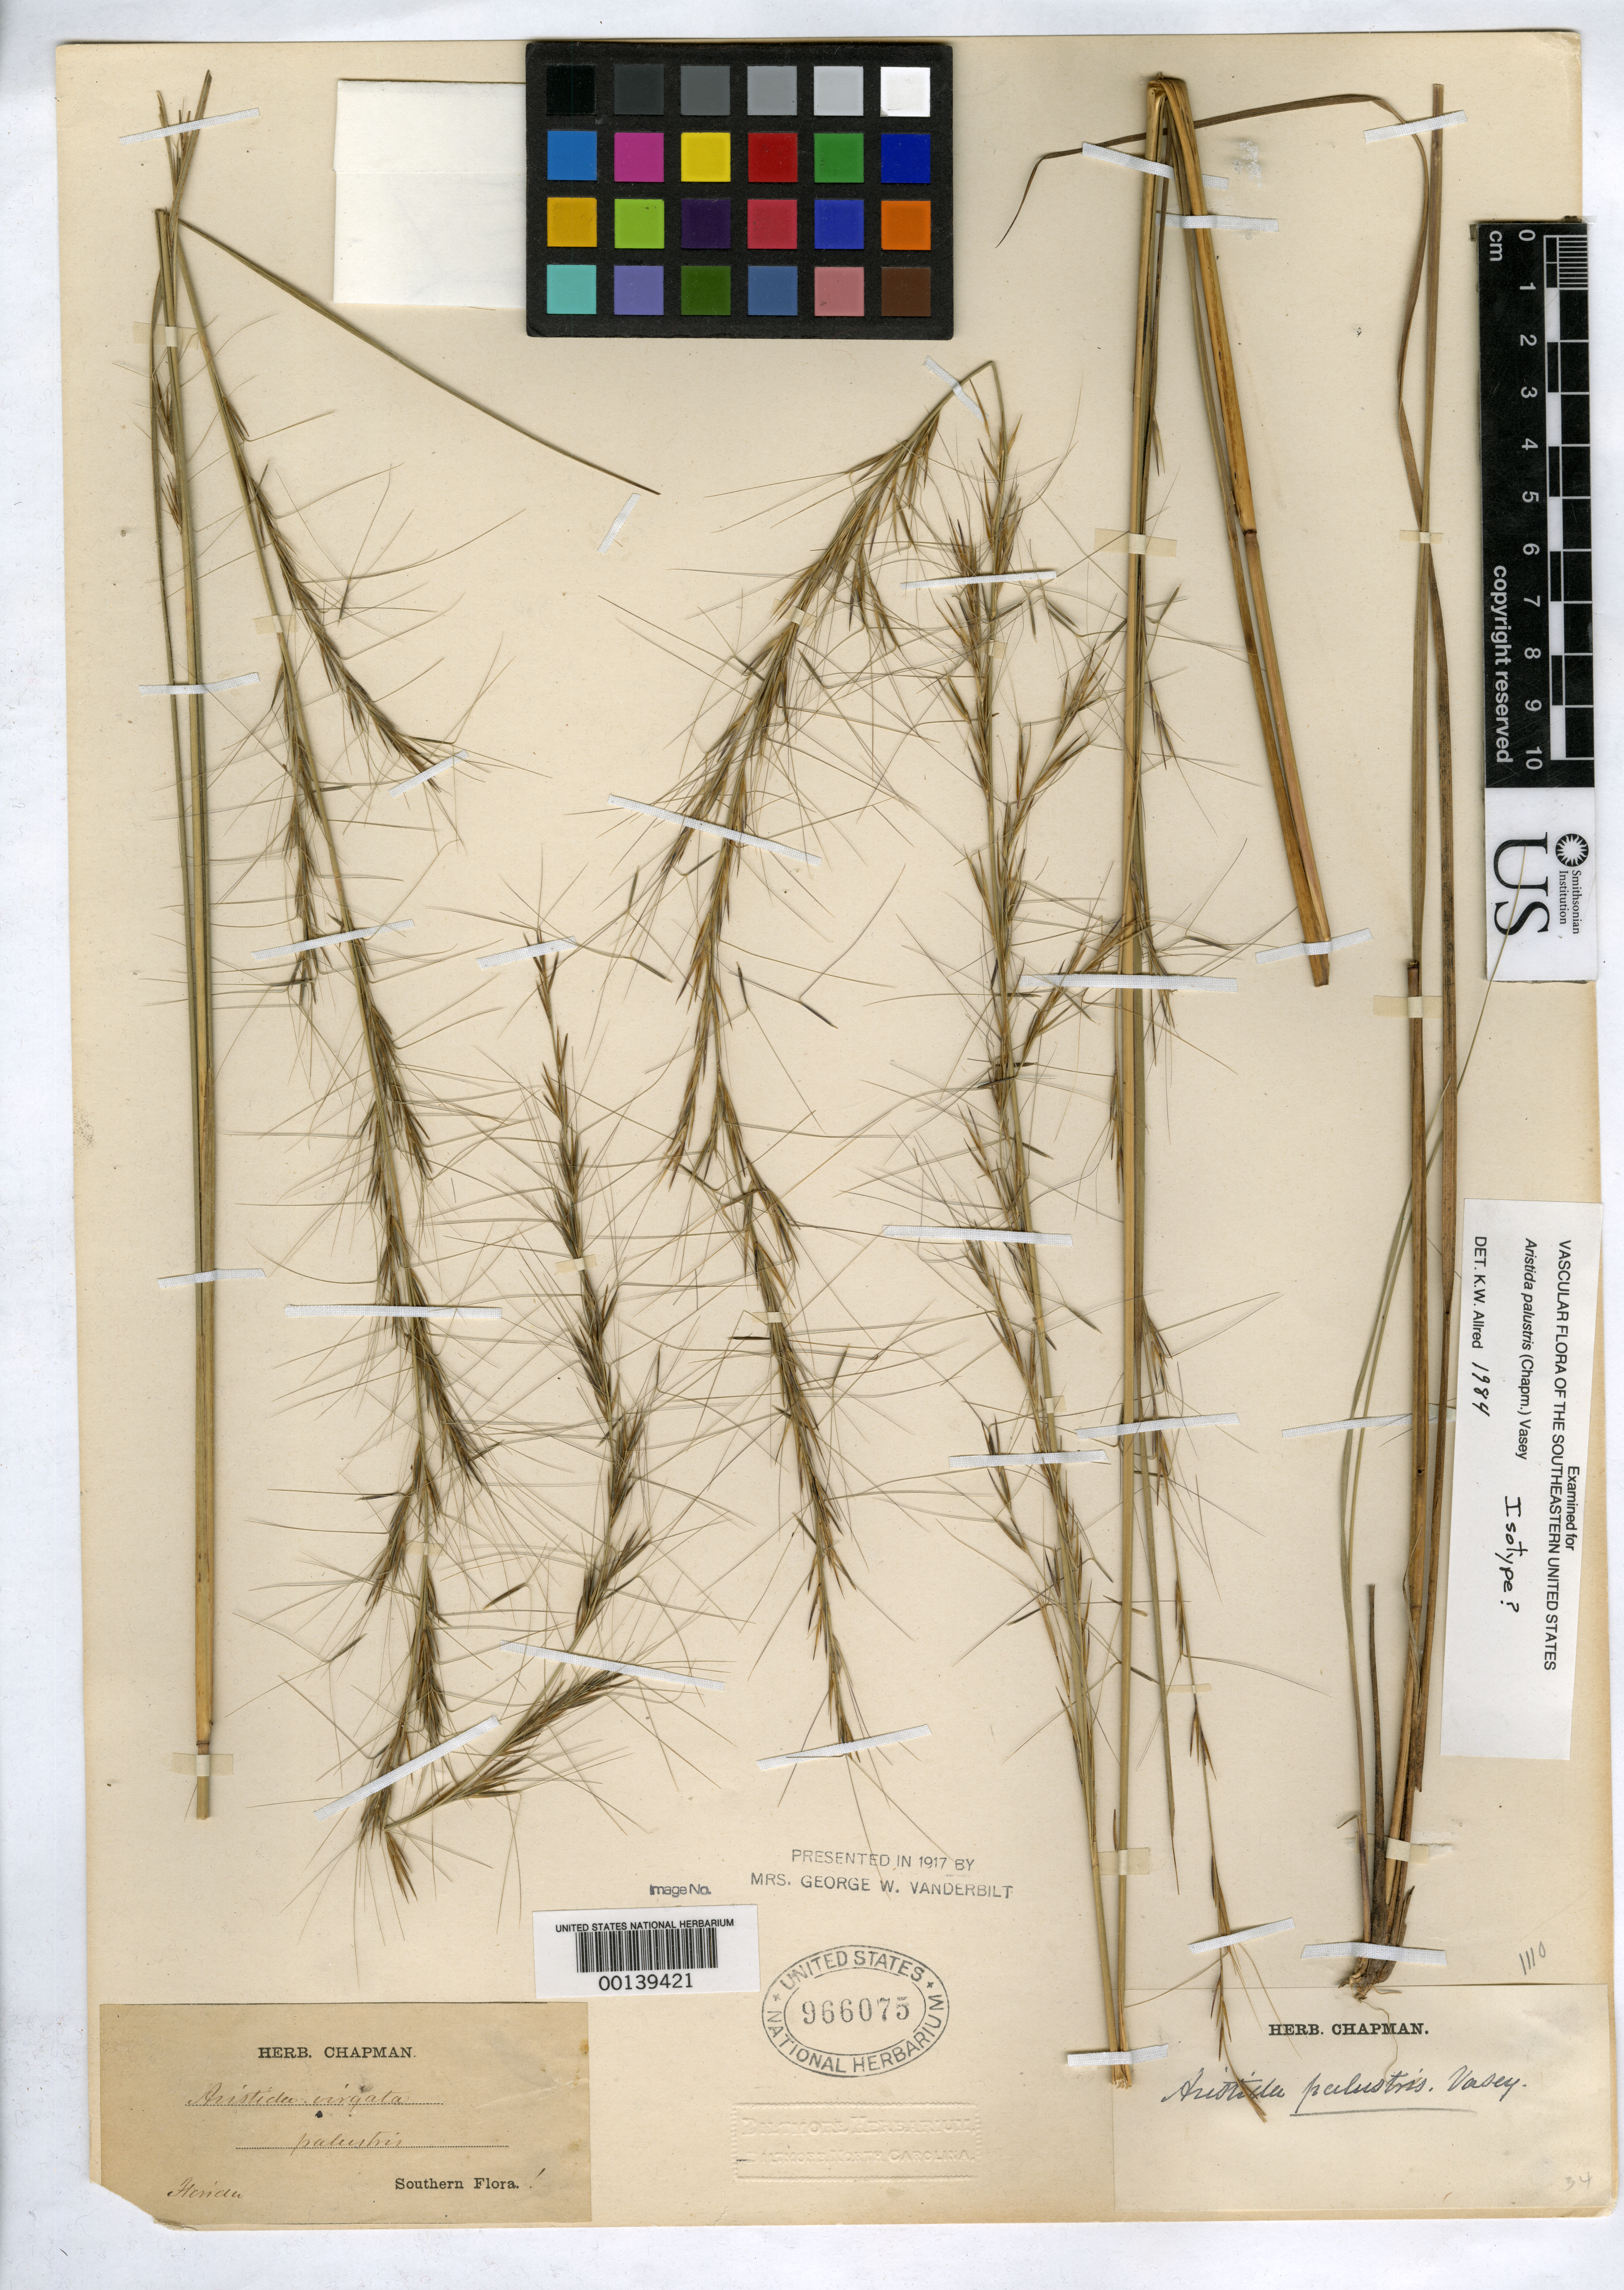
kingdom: Plantae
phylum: Tracheophyta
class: Liliopsida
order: Poales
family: Poaceae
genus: Aristida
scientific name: Aristida virgata var. palustris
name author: Chapm.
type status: Type Collection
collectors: A. W. Chapman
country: United States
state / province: Florida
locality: West Florida.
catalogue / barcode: US 966075